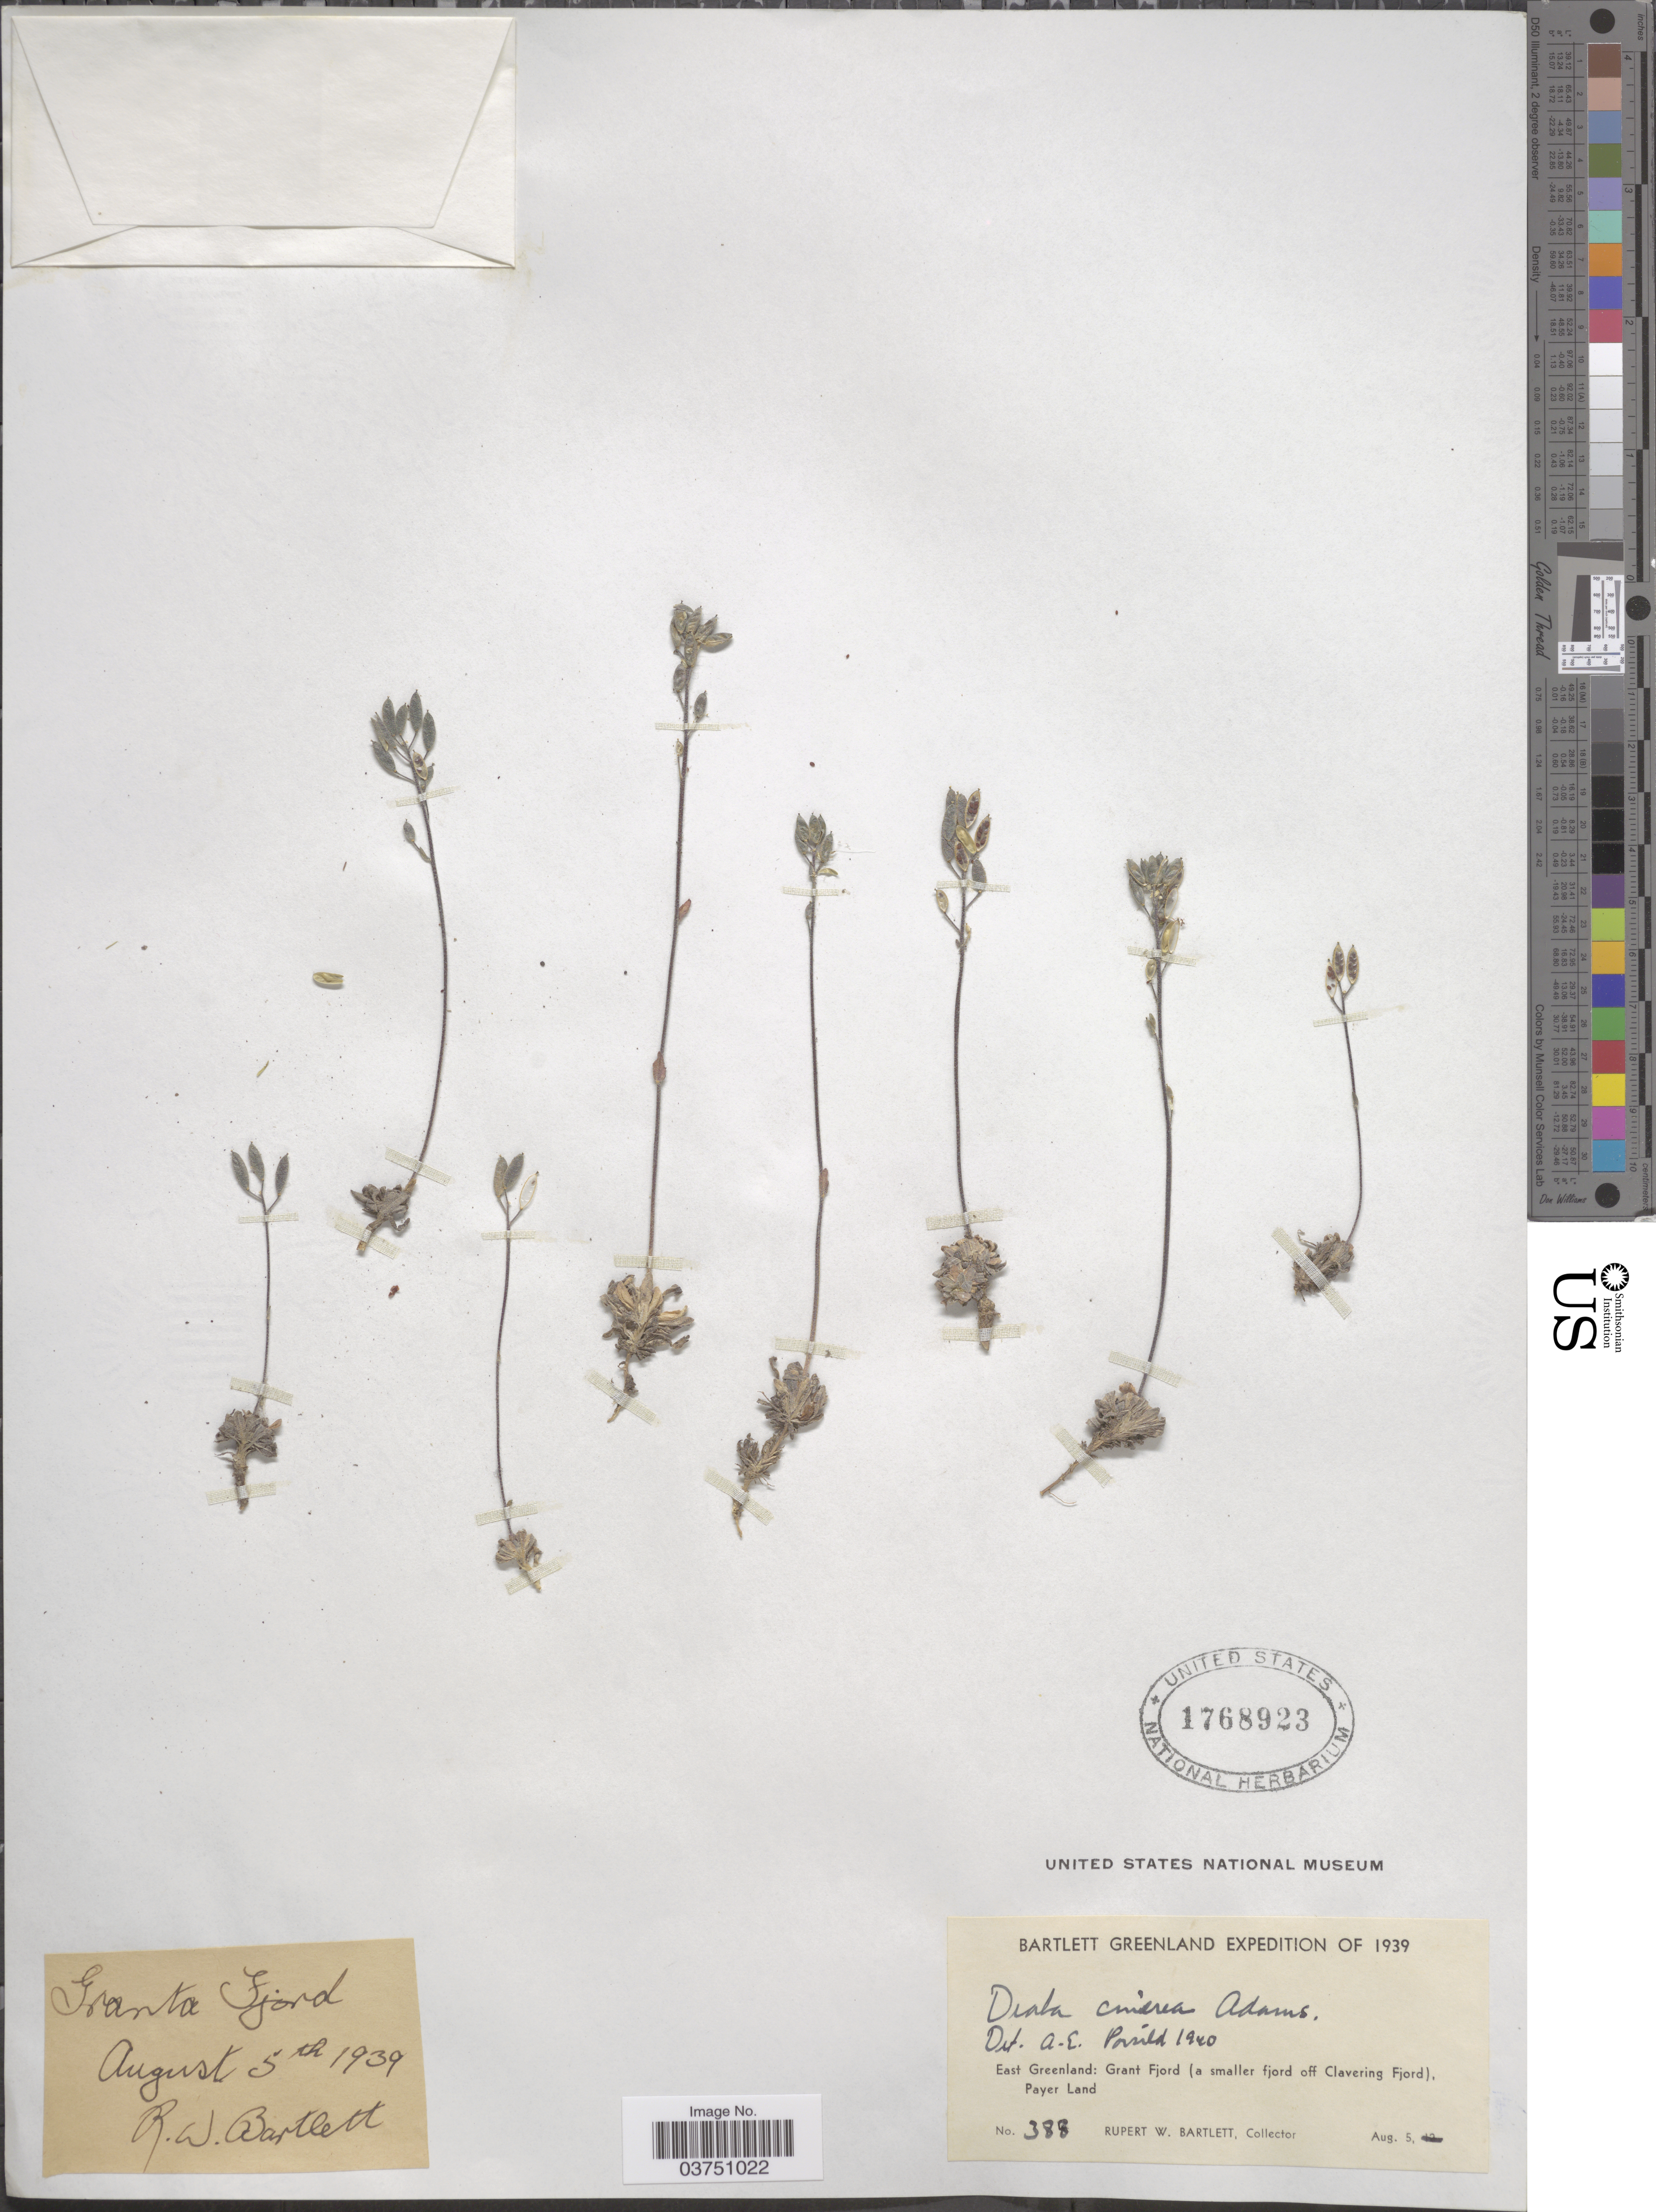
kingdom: Plantae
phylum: Tracheophyta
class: Magnoliopsida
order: Brassicales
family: Brassicaceae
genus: Draba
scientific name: Draba cinerea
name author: Adams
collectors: R. W. Bartlett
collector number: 388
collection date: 1939-08-05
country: Greenland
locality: East Greenland: Grant Fjord (a smaller fjord off Clavering Fjord), Payer Land.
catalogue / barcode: US 1768923